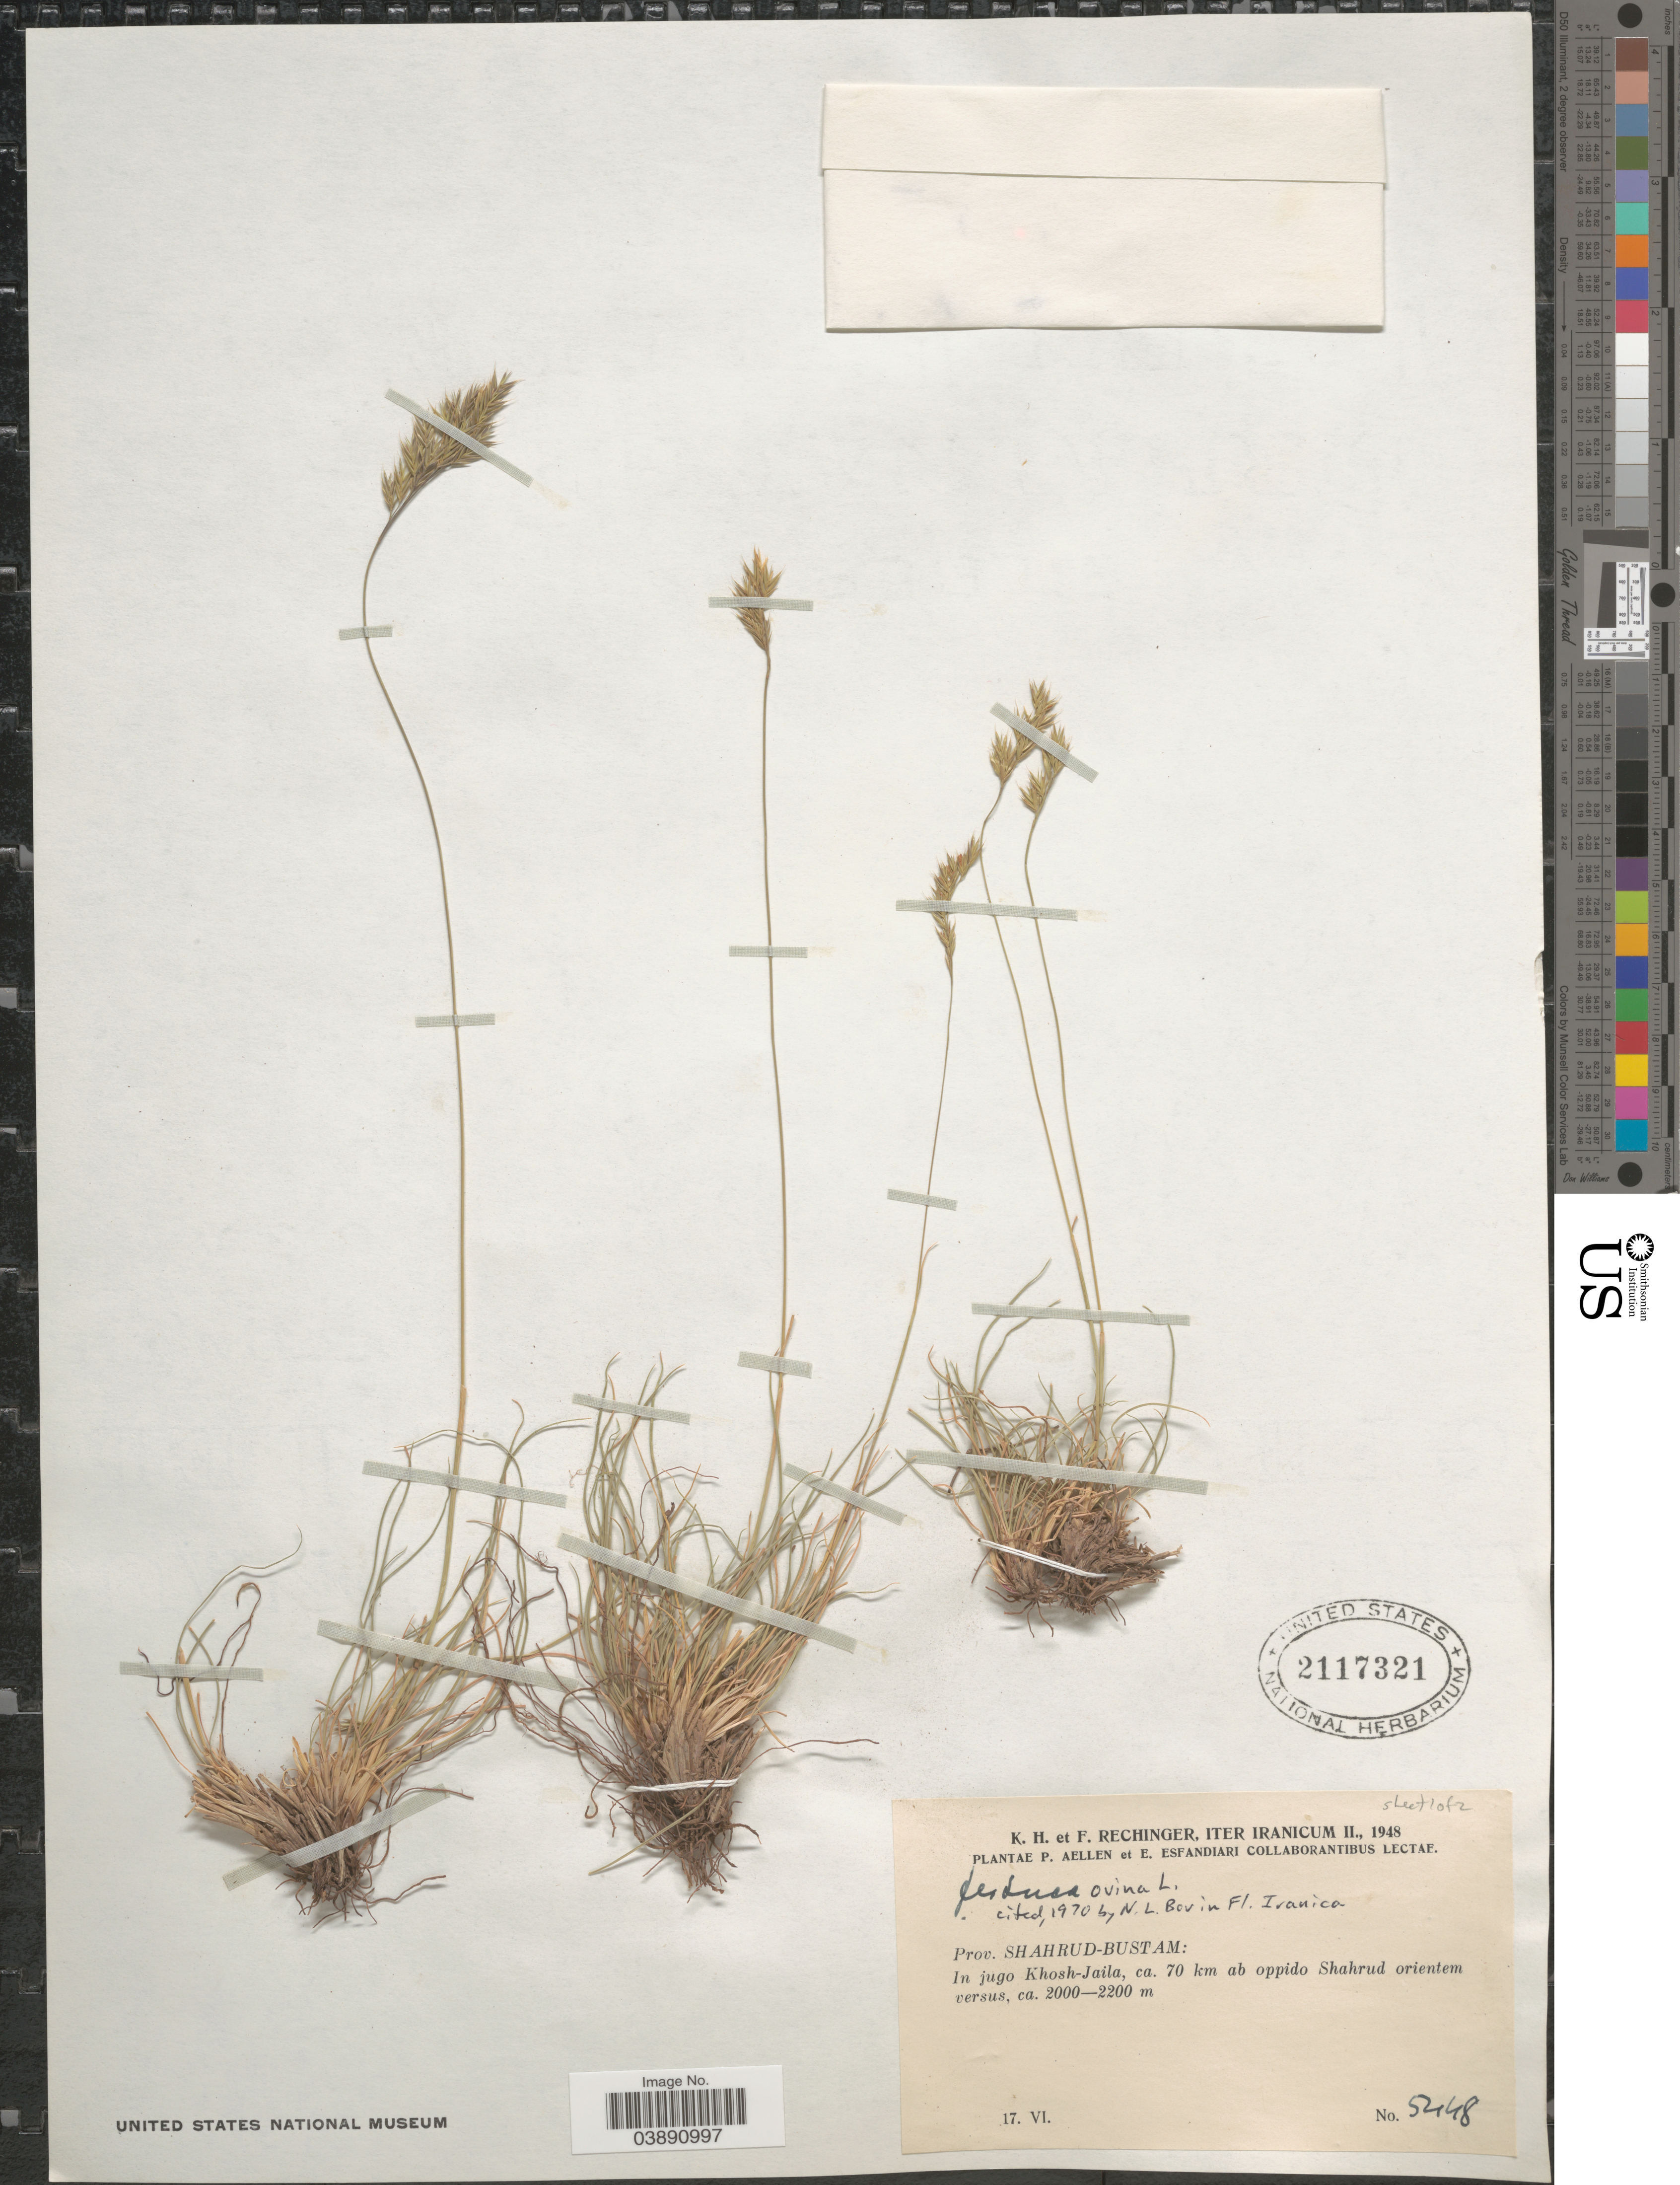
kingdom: Plantae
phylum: Tracheophyta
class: Liliopsida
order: Poales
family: Poaceae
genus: Festuca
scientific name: Festuca ovina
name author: L.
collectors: K. H. Rechinger & F. Rechinger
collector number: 5448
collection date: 1948-06-17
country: Iran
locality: Iter Iranicum II. Prov. Shahrud-Bustam: In jugo Khosh-Jaila, ca. 70 km ab oppido Shahrud orientem versus.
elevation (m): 2000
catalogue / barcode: US 2117321